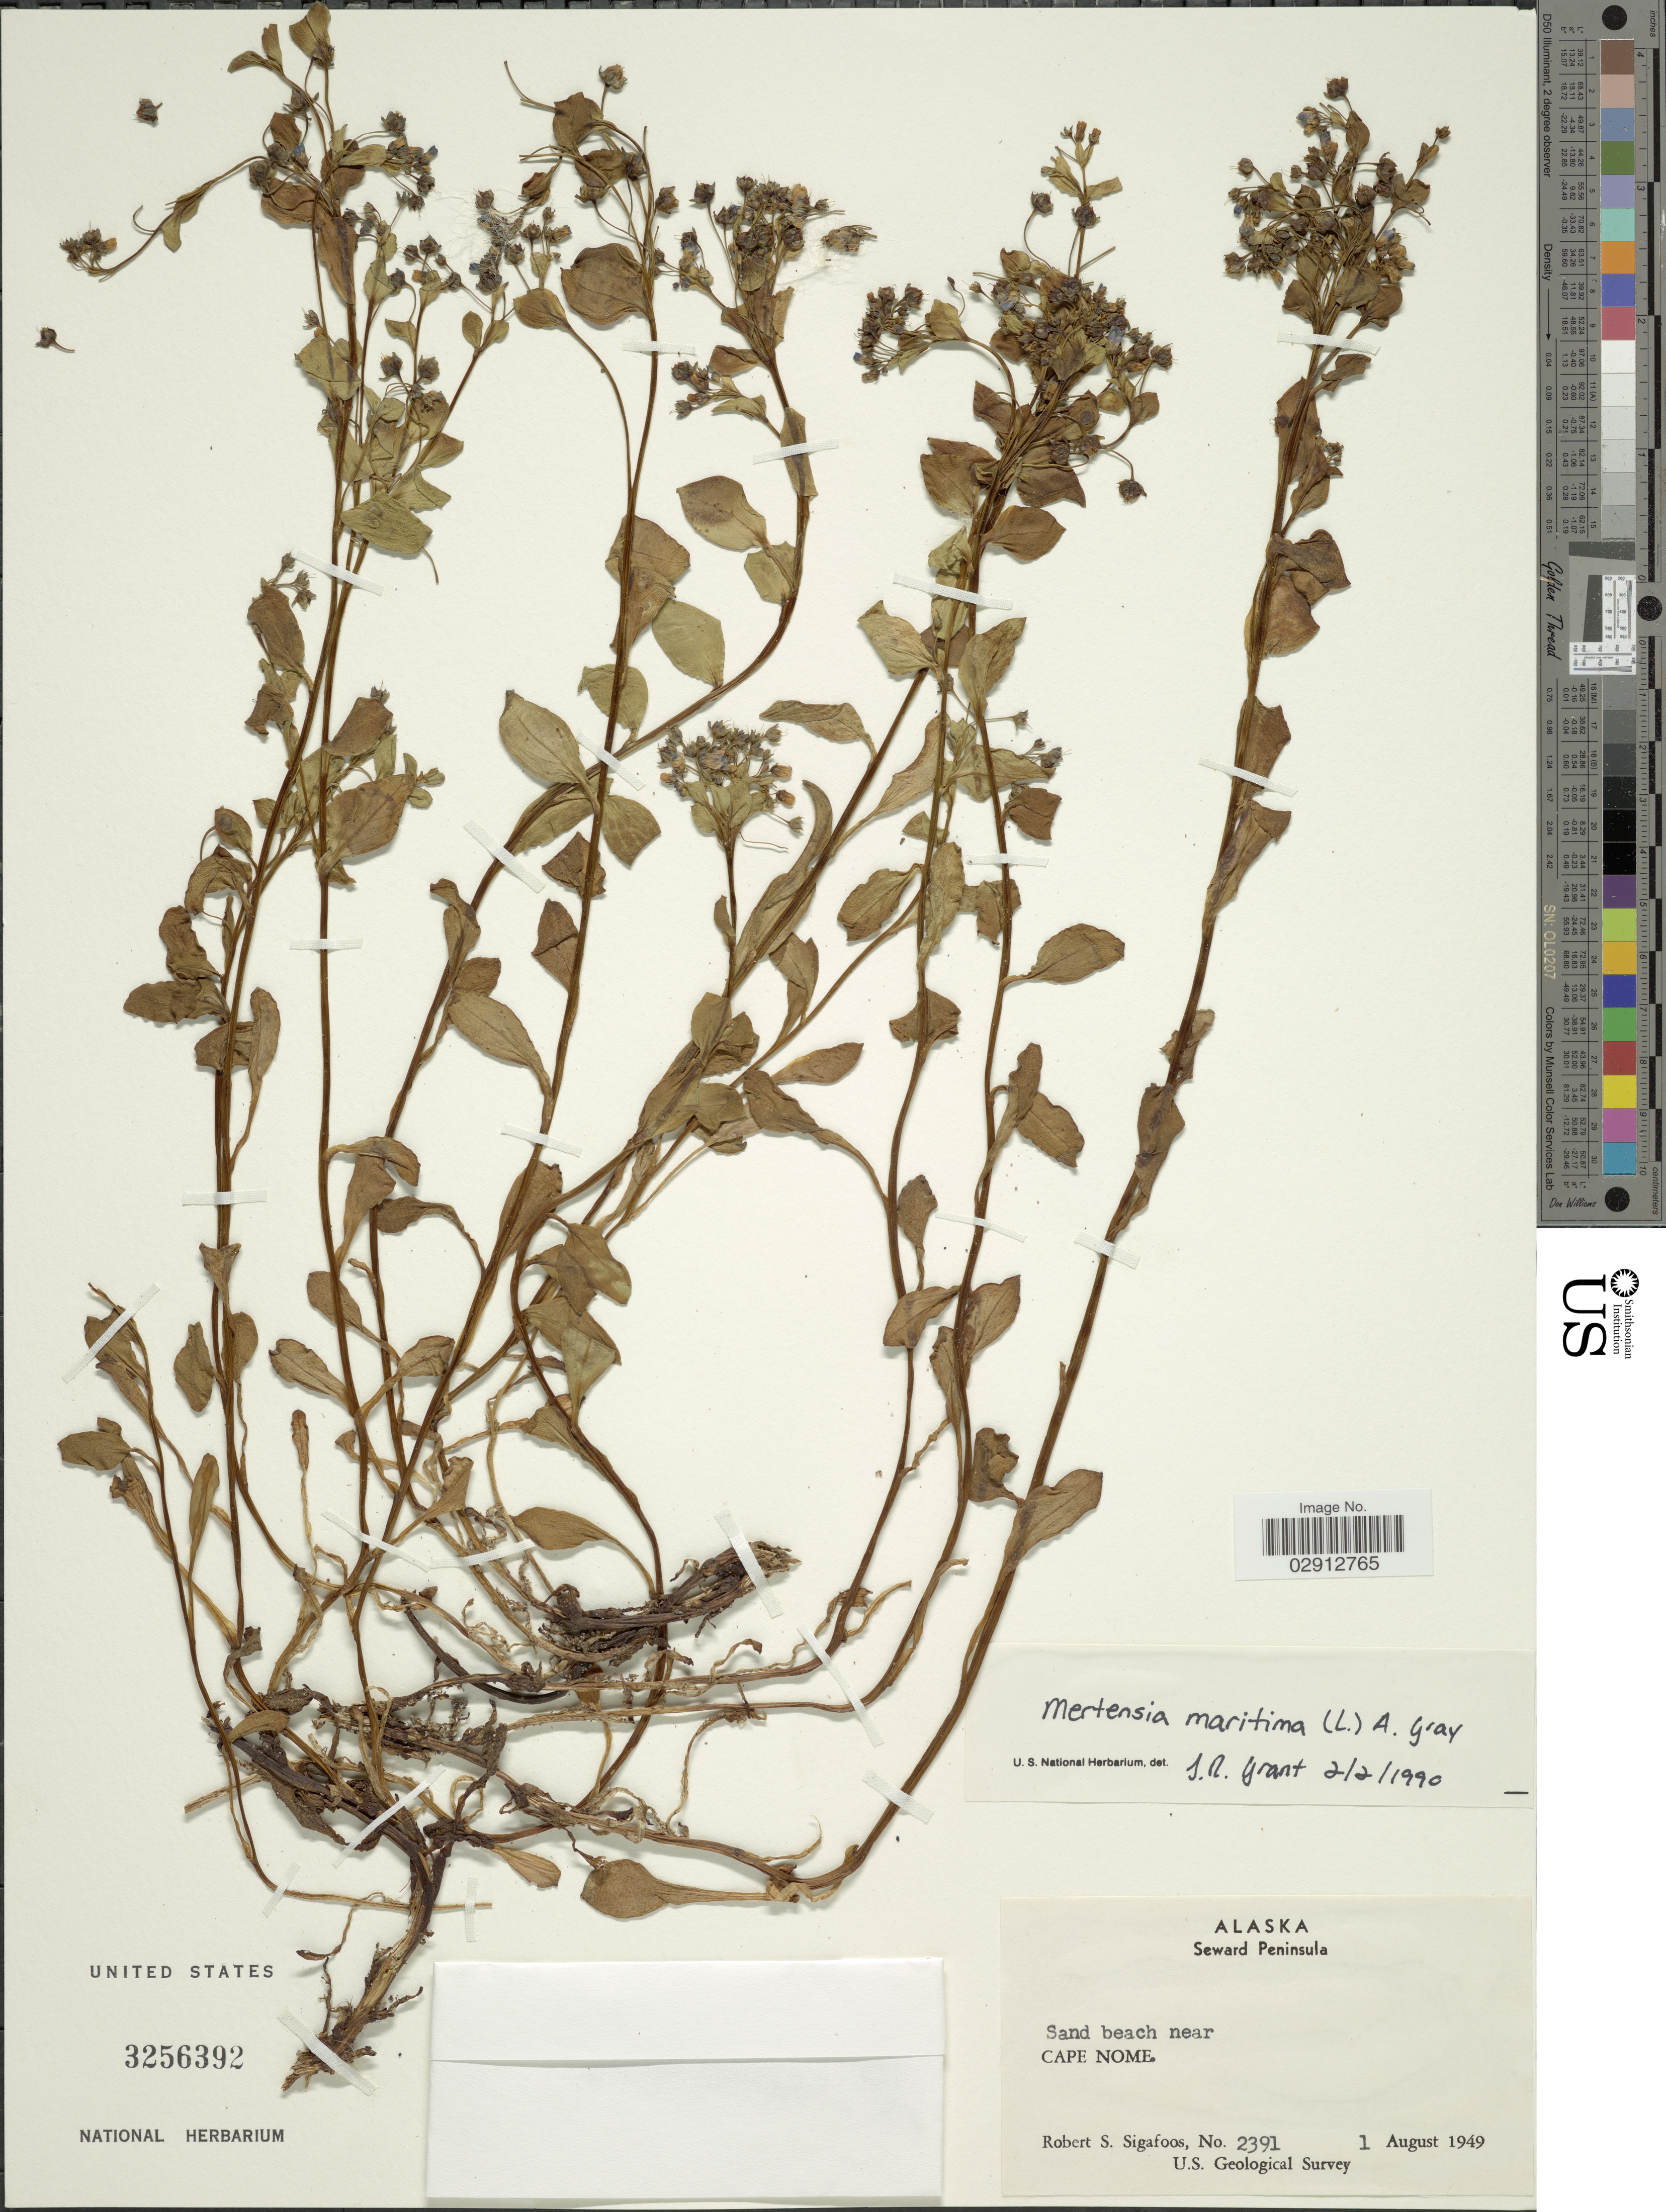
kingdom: Plantae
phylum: Tracheophyta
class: Magnoliopsida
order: Boraginales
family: Boraginaceae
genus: Mertensia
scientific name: Mertensia maritima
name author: (L.) S.F. Gray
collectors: R. Sigafoos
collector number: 2391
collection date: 1949-08-01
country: United States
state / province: Alaska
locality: Seward Peninsula. Sand beach near Cape Nome.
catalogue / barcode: US 3256392